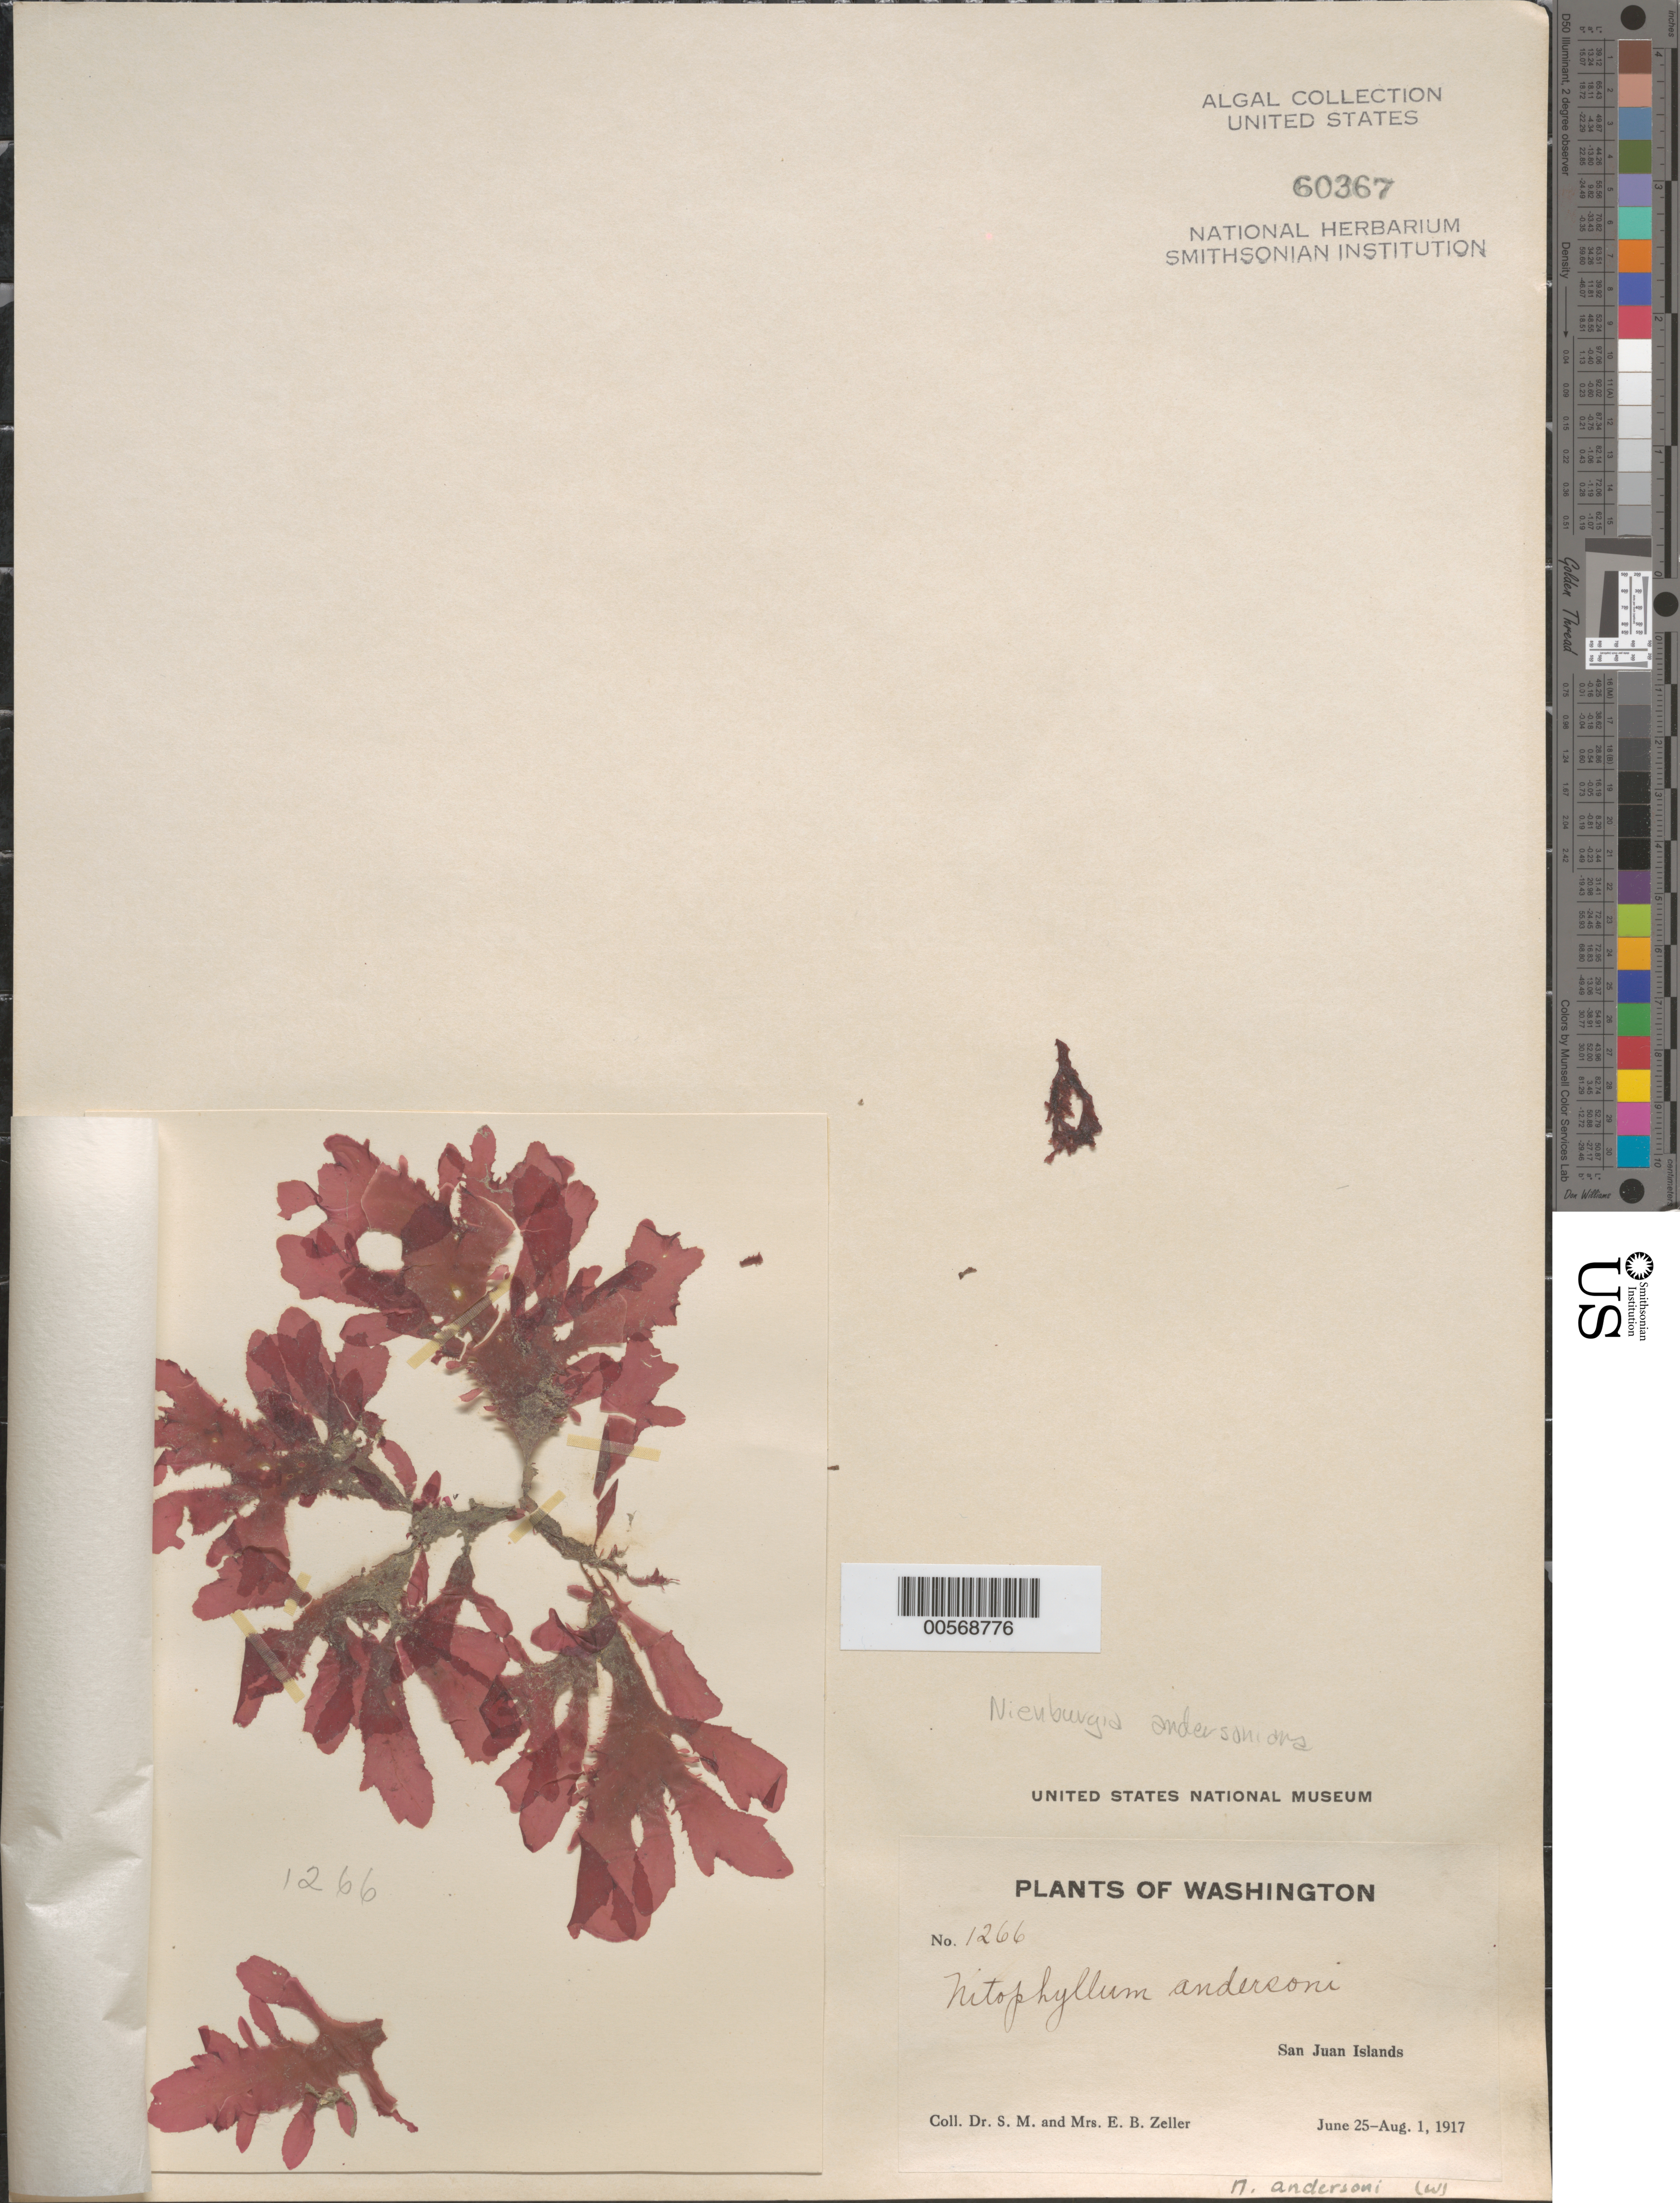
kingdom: Plantae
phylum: Rhodophyta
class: Florideophyceae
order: Ceramiales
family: Delesseriaceae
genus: Nienburgia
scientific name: Nienburgia andersoniana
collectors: S. Zeller & E. Zeller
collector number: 1266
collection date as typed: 25 Jun 1917 to 01 Aug 1917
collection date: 1917-06-25/1917-08-01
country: United States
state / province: Washington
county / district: San Juan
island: San Juan Islands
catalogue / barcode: US 60367